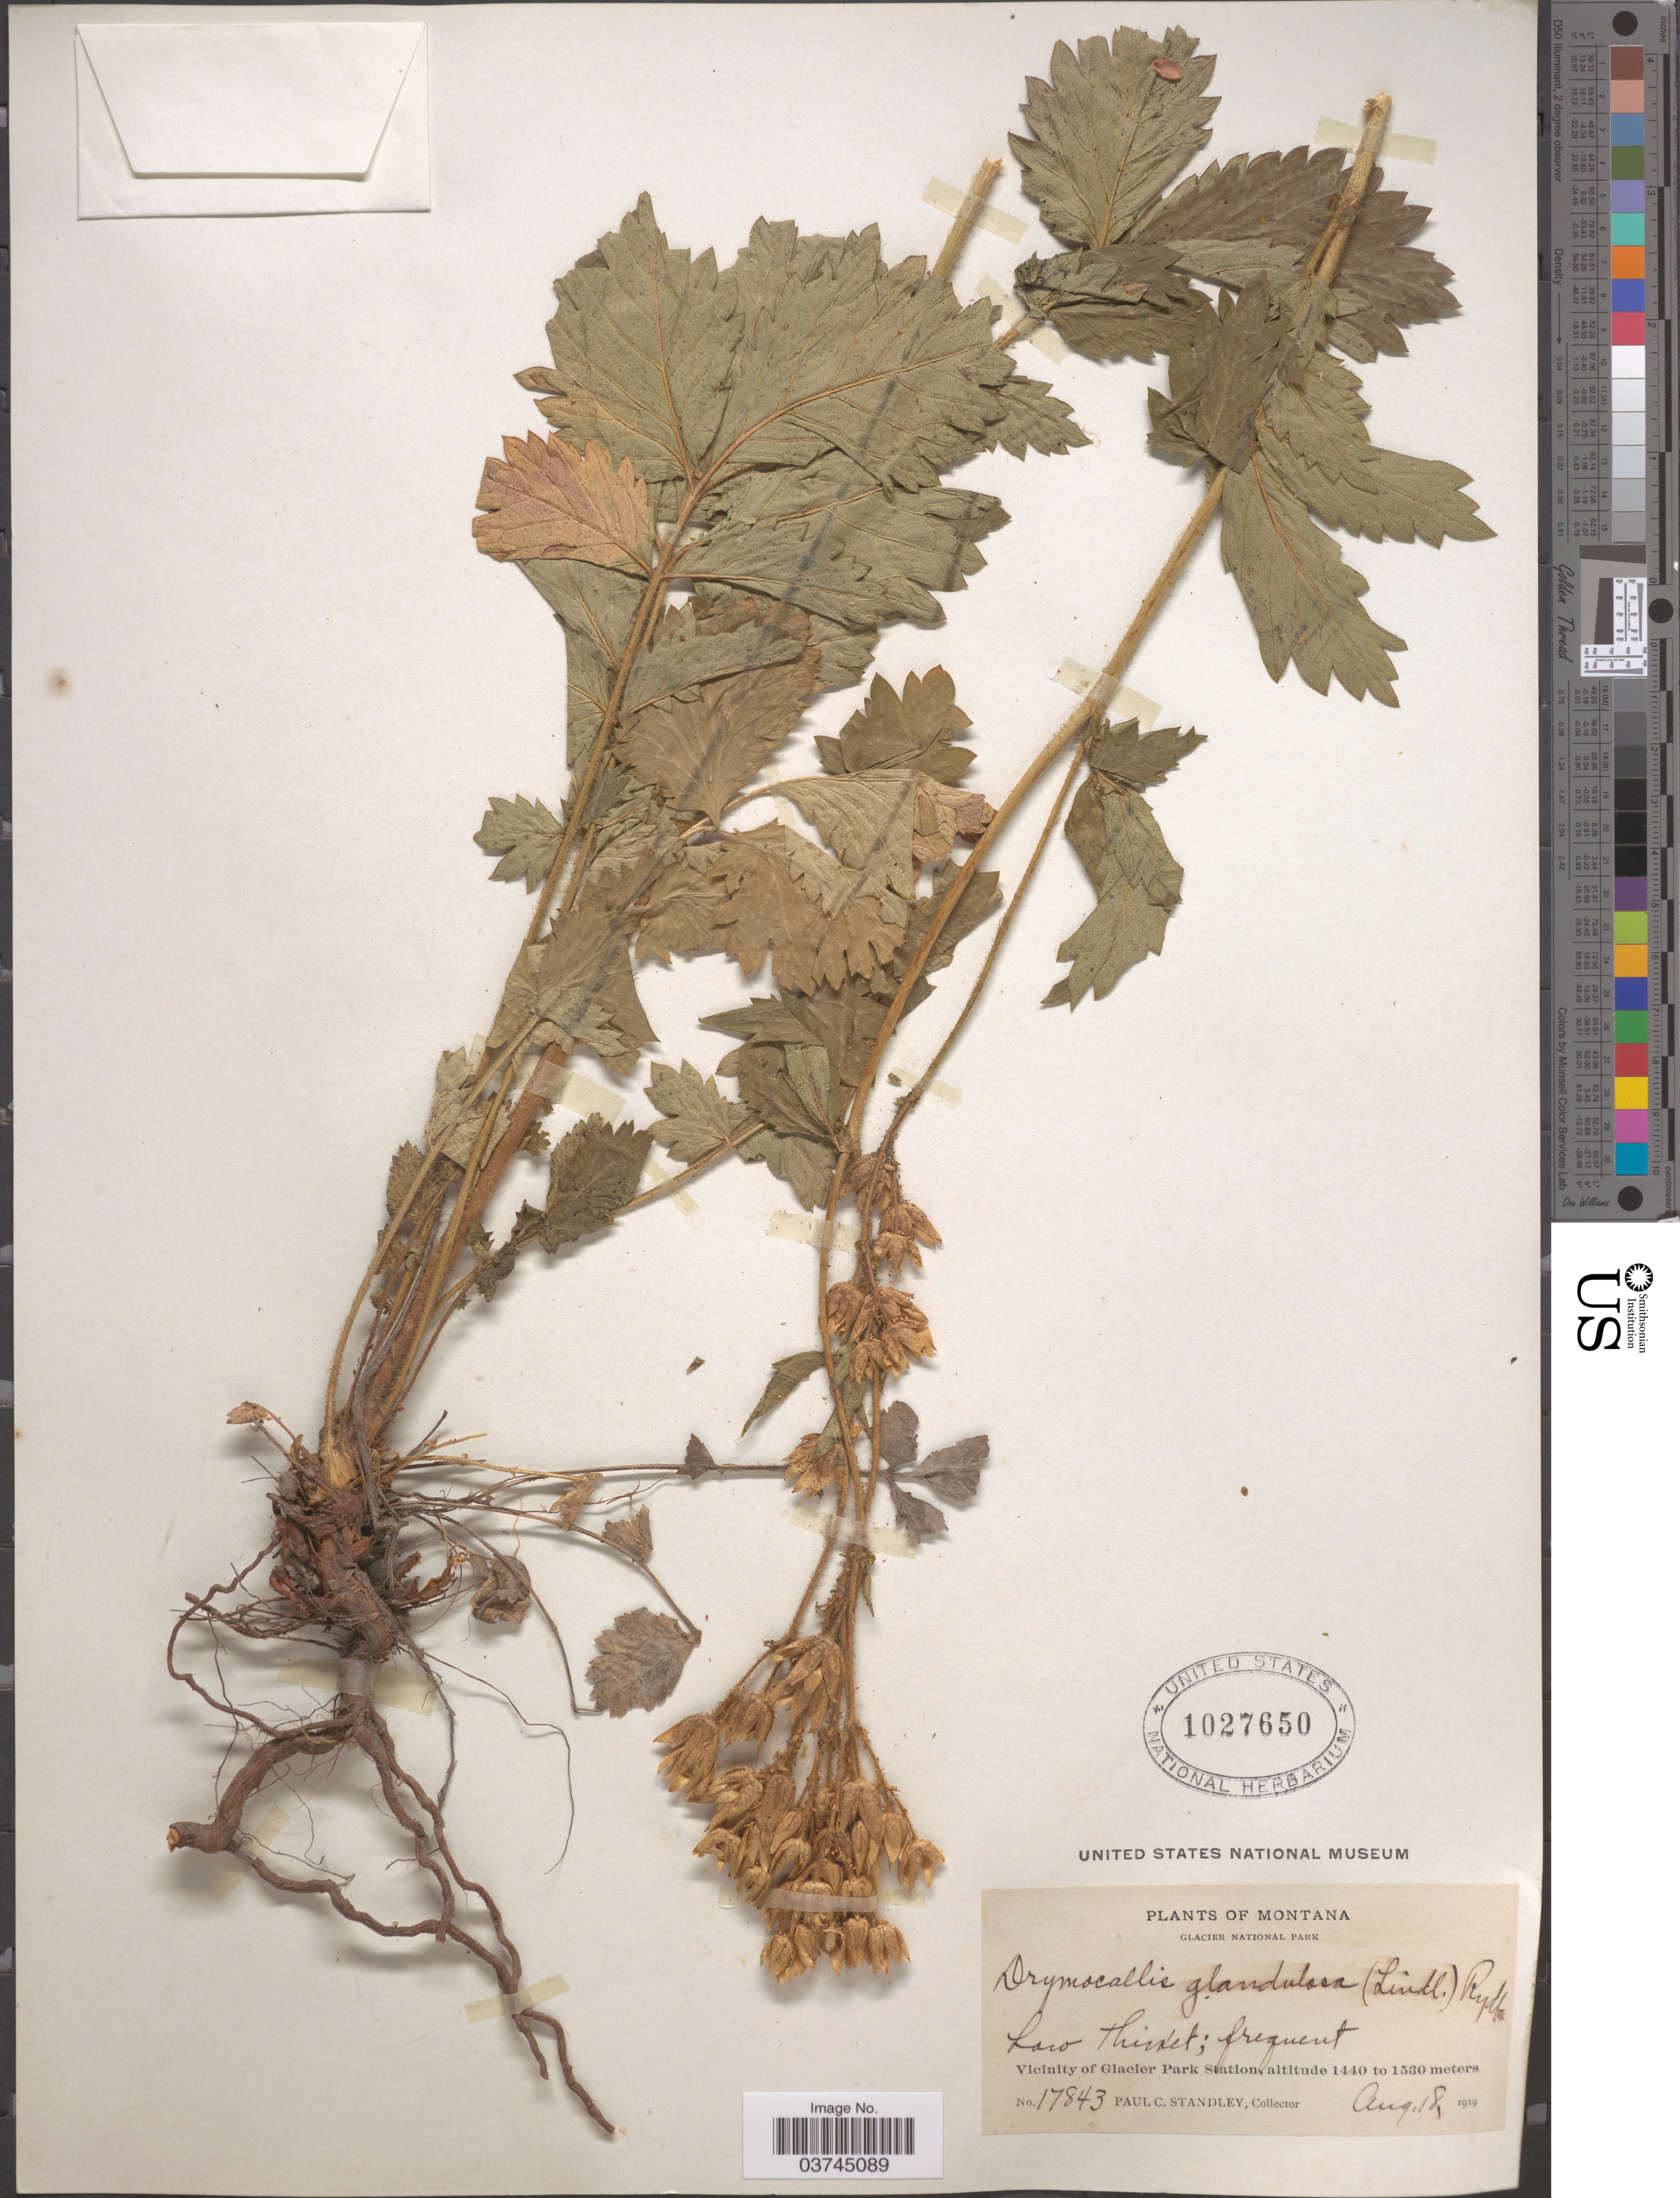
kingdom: Plantae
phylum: Tracheophyta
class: Magnoliopsida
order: Rosales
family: Rosaceae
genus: Drymocallis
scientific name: Drymocallis convallaria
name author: (Rydb.) Rydb.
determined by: Strong, Mark T., (BOT), Smithsonian Institution - National Museum of Natural History (UNITED STATES)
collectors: P. C. Standley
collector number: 17843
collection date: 1919-08-18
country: United States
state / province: Montana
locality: Glacier National Park. Vicinity of Glacier Park Station.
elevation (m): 1440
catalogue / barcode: US 1027650